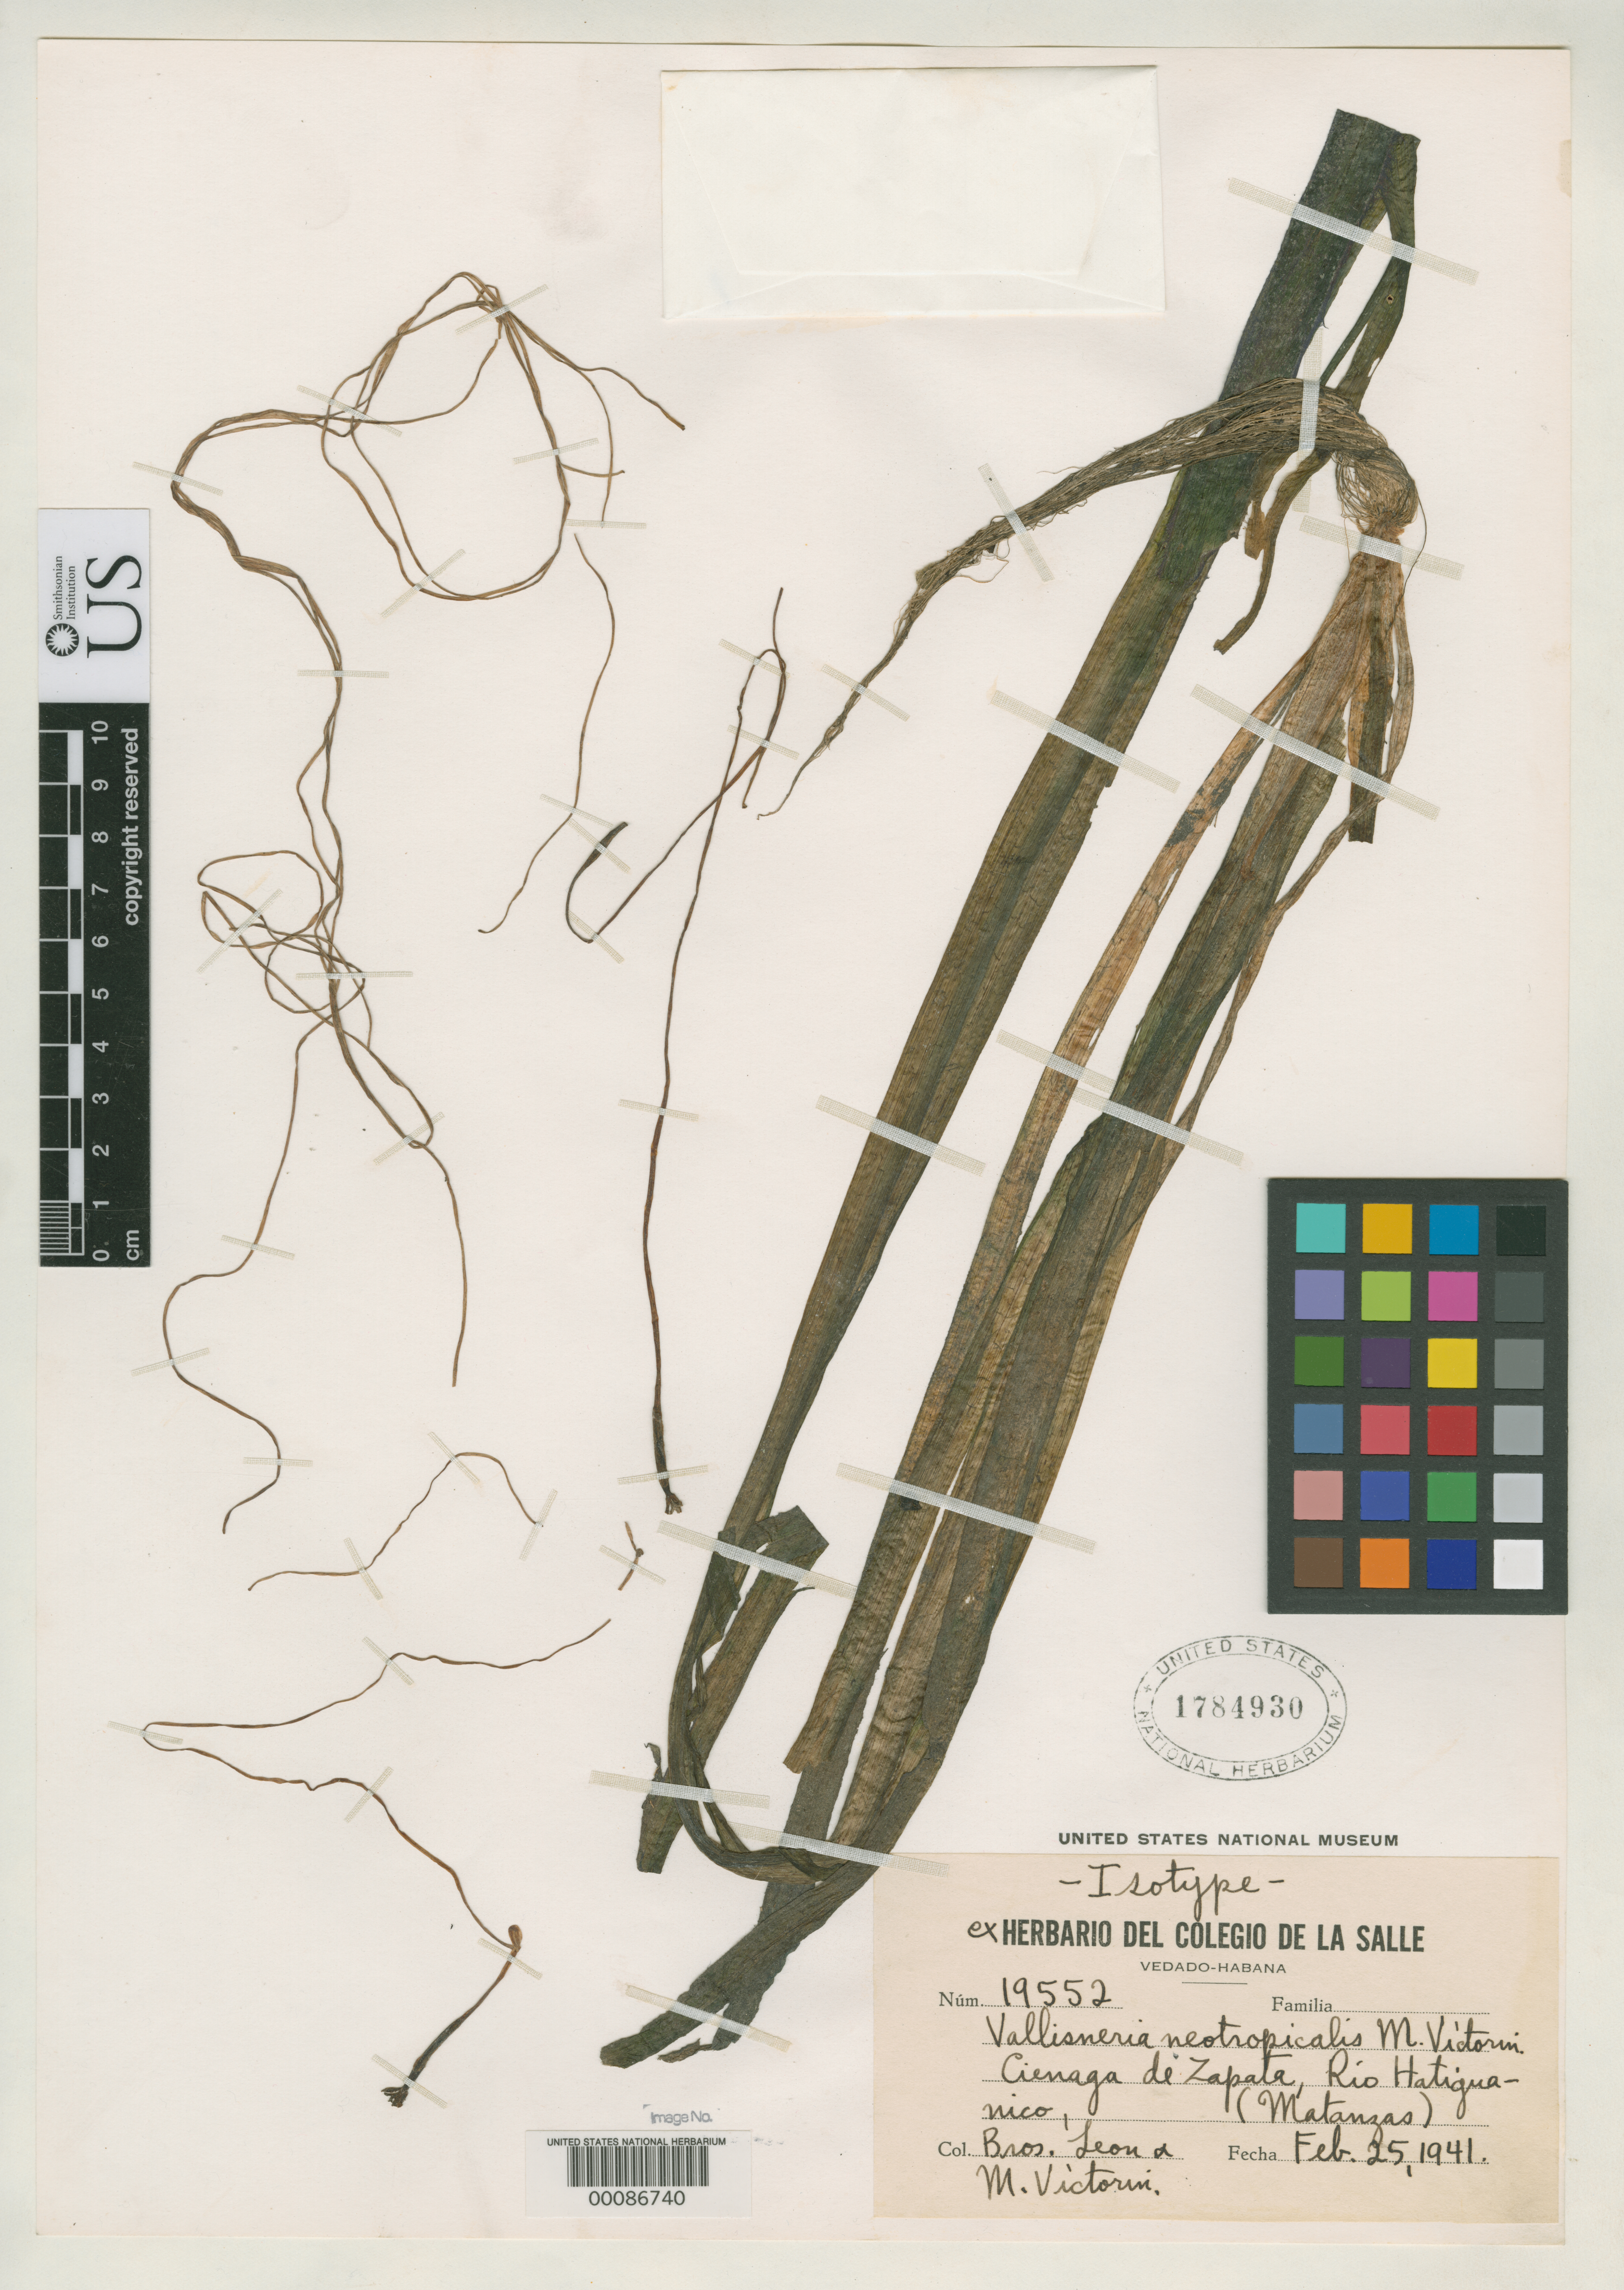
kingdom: Plantae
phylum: Tracheophyta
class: Liliopsida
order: Alismatales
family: Hydrocharitaceae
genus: Vallisneria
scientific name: Vallisneria neotropicalis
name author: Vict.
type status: Syntype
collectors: Bro. León & Fr. Marie-Victorin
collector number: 19552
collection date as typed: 25 Feb 1941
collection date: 1941-02-25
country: Cuba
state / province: Matanzas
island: Greater Antilles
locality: Rio Hatiguanico.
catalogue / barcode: US 1784930